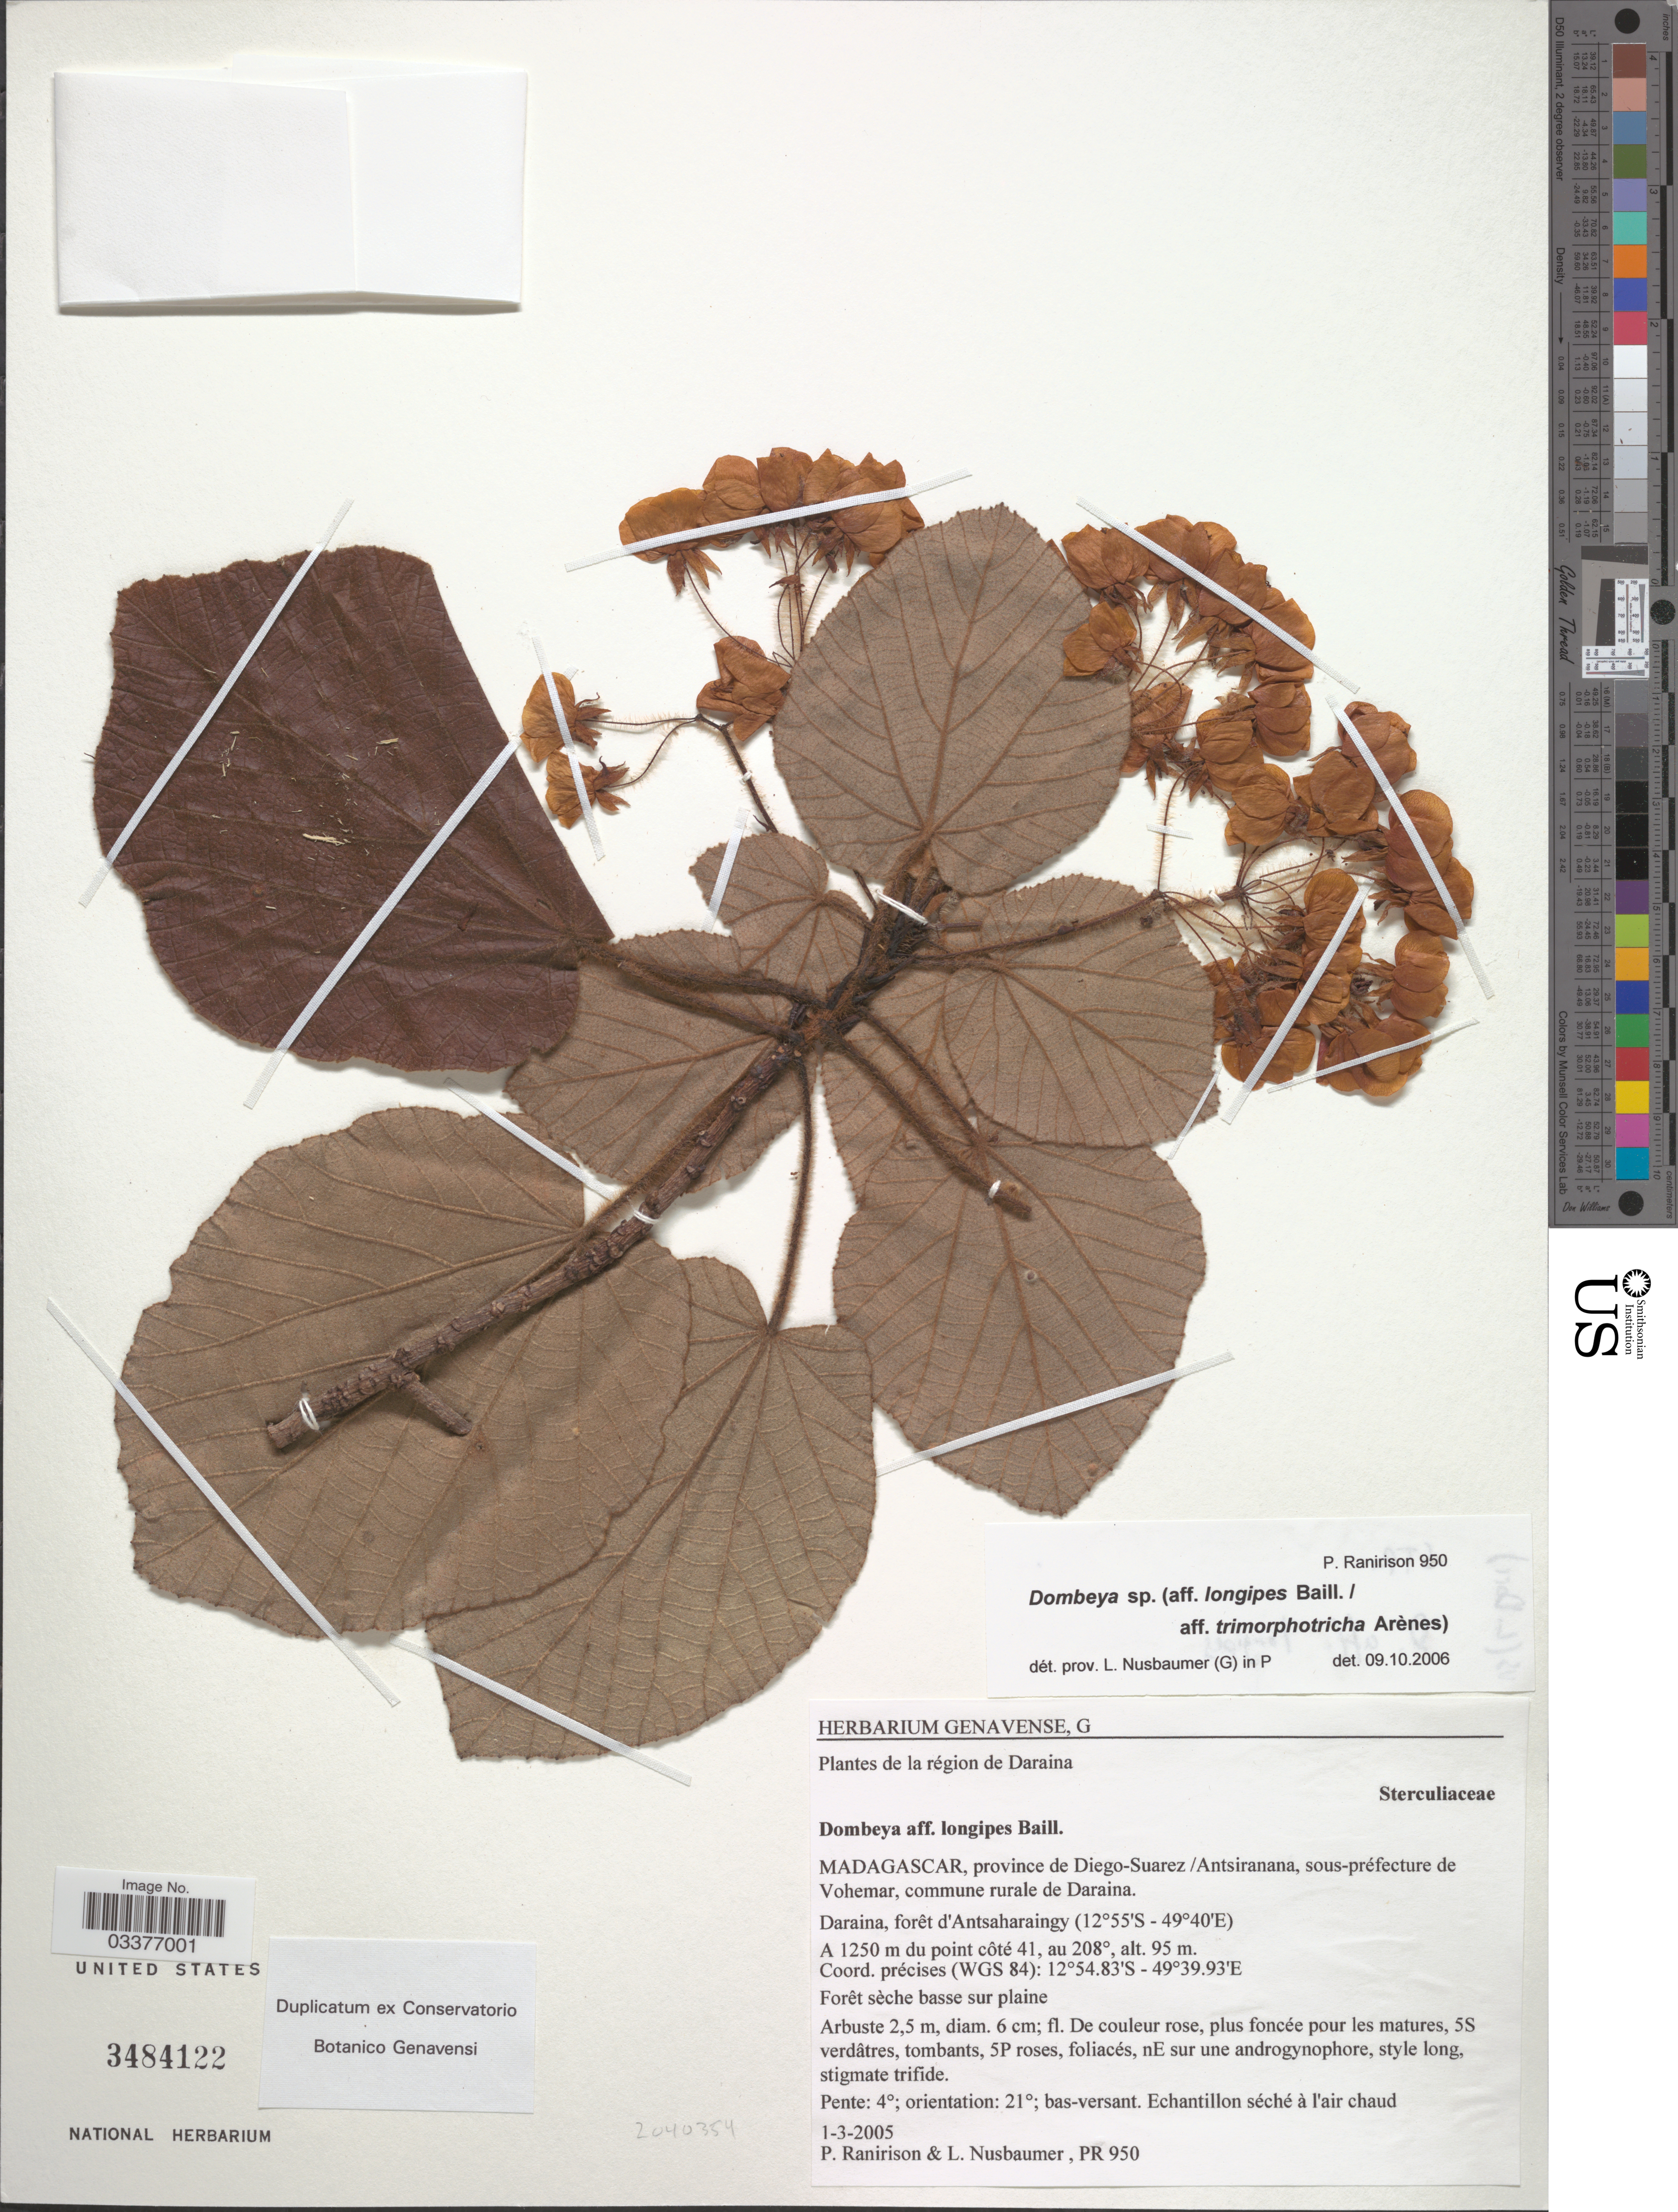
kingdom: Plantae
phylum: Tracheophyta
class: Magnoliopsida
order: Malvales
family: Malvaceae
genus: Dombeya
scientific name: Dombeya sp.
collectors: P. Ranirison & L. Nusbaumer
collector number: PR 950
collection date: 2005-03-01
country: Madagascar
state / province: Sava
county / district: Vohémar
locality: Province de Diego-Suarez, sous-préfecture de Vohemar, commune rurale de Daraina. Daraina, forêt d'Antsaharaingy. A 1250 m du point côte 41, au 208°.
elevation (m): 95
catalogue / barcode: US 3484122